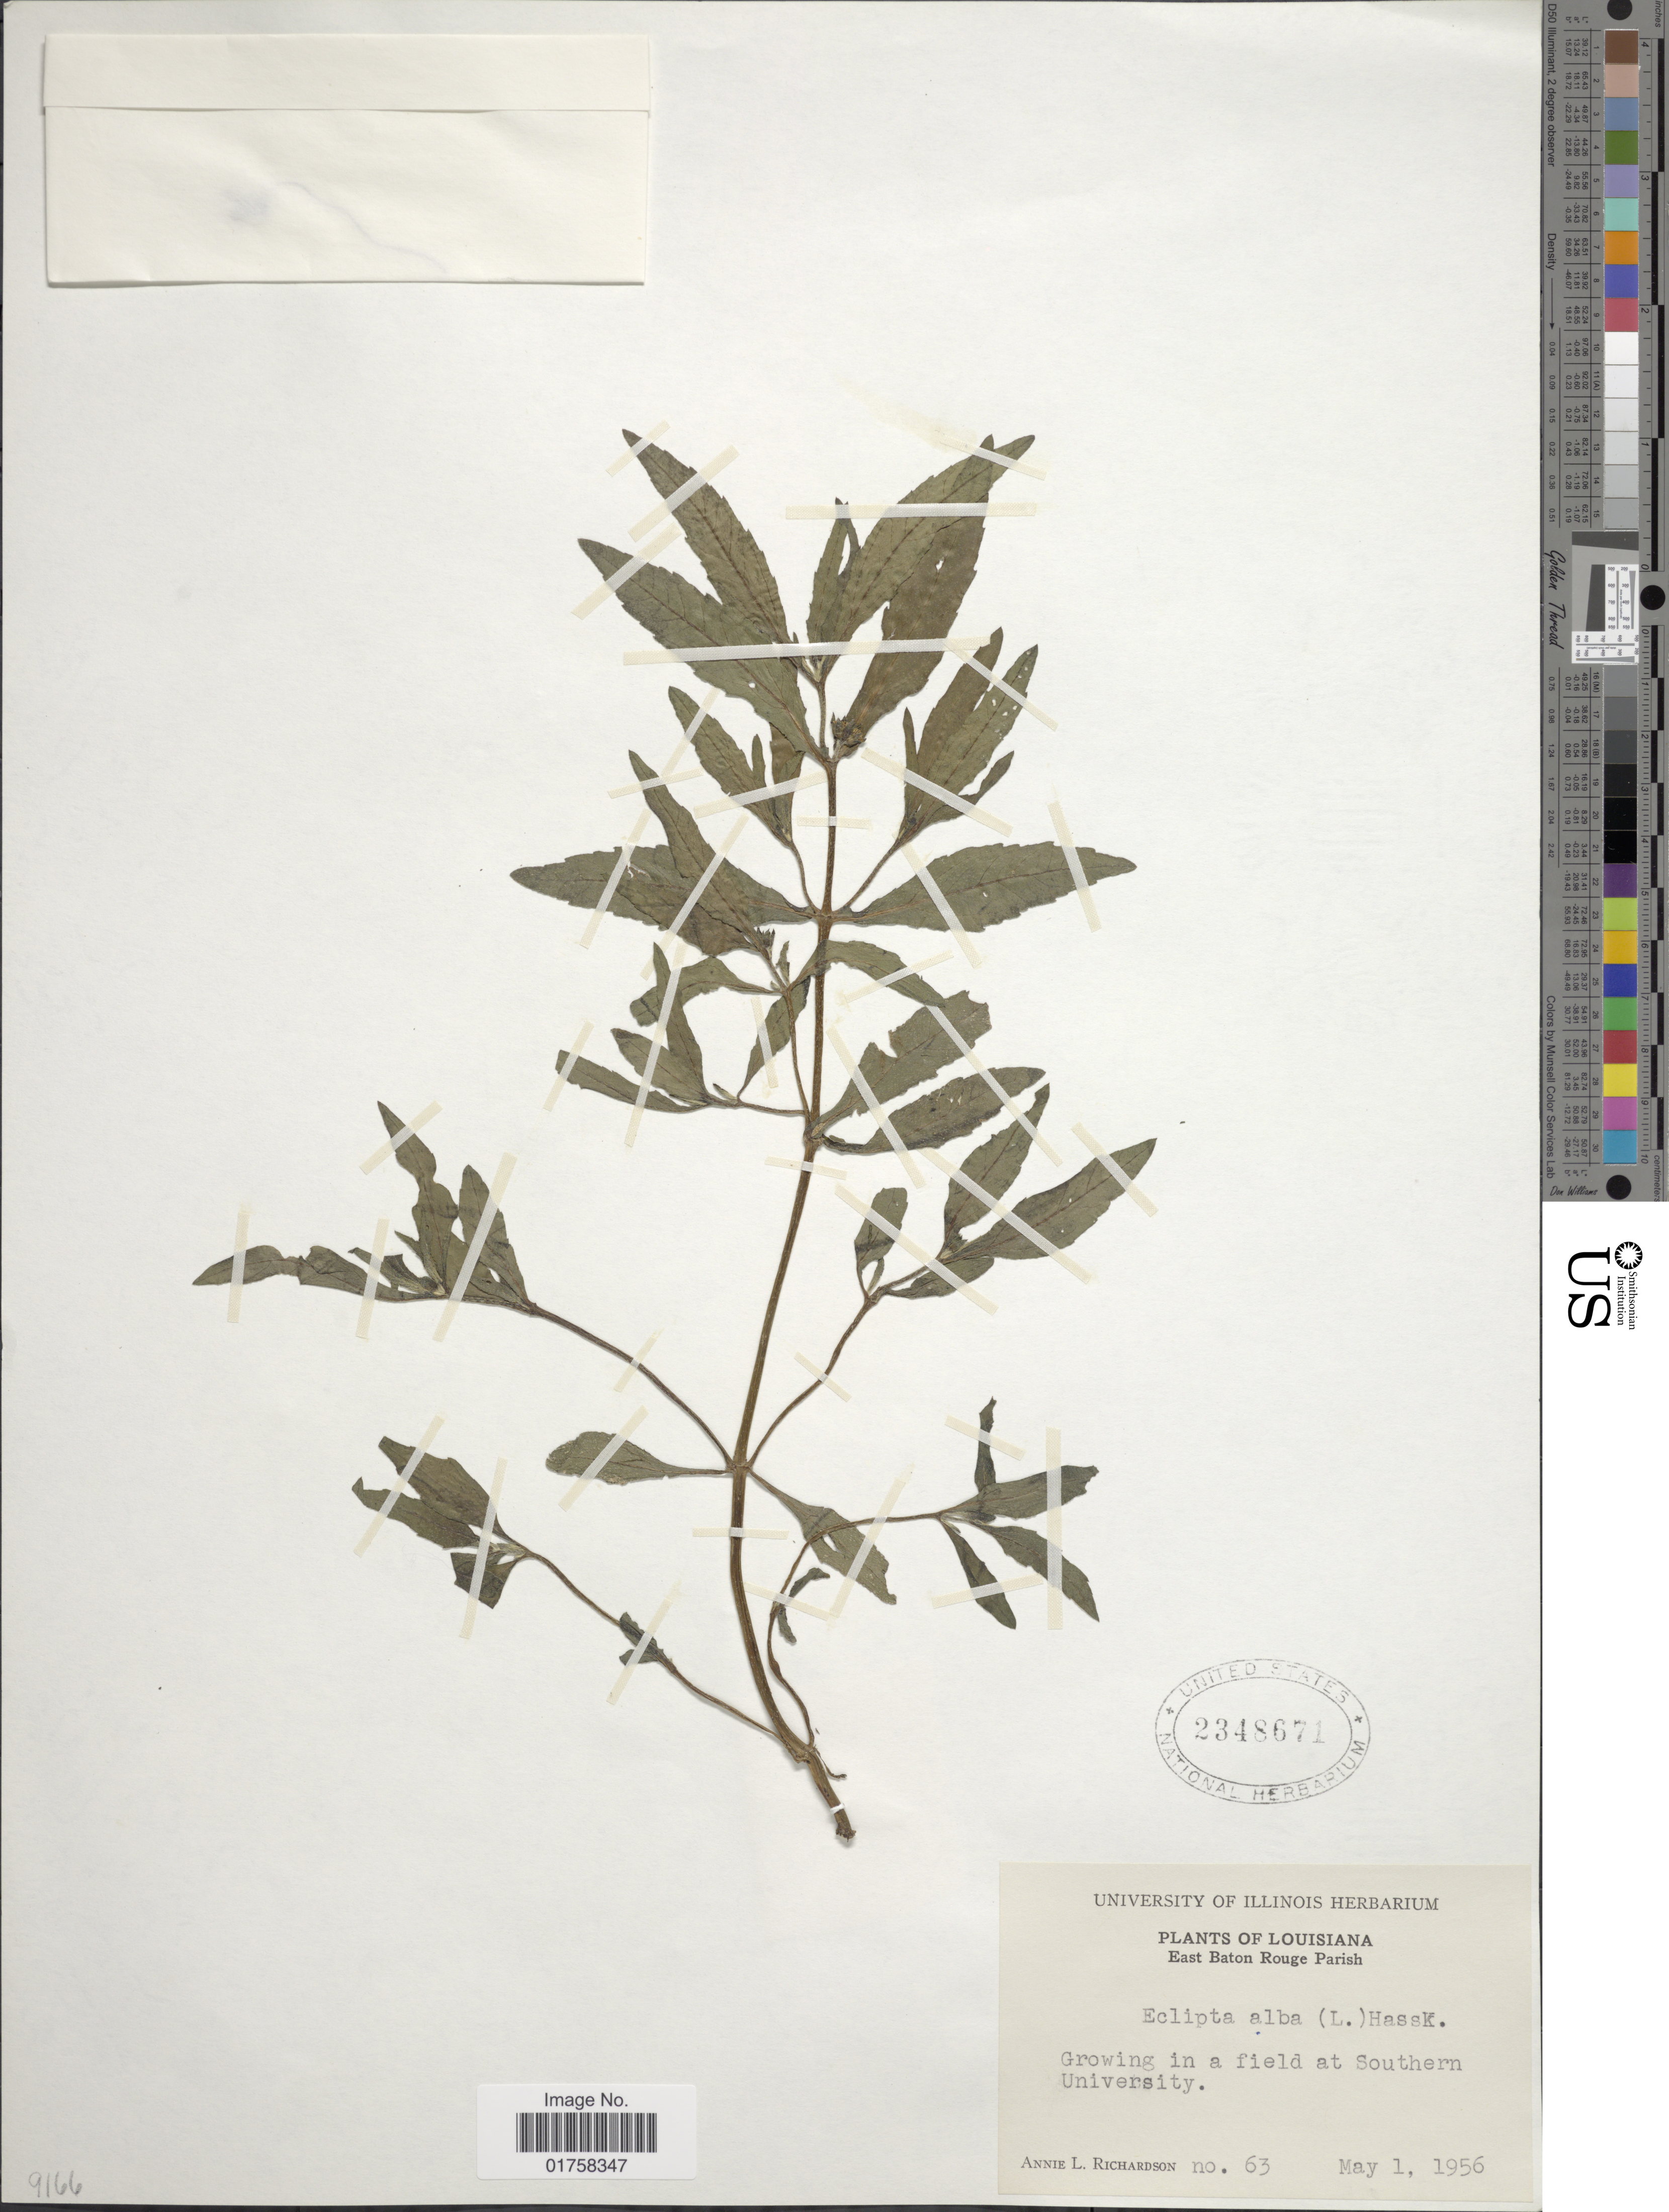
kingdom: Plantae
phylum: Tracheophyta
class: Magnoliopsida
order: Asterales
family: Asteraceae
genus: Eclipta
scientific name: Eclipta alba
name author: (L.) Hassk.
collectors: A. L. Richardson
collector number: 63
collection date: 1956-05-01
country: United States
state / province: Louisiana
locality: East Baton Roughe Parish, Growing in a field at Southern University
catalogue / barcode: US 2348671